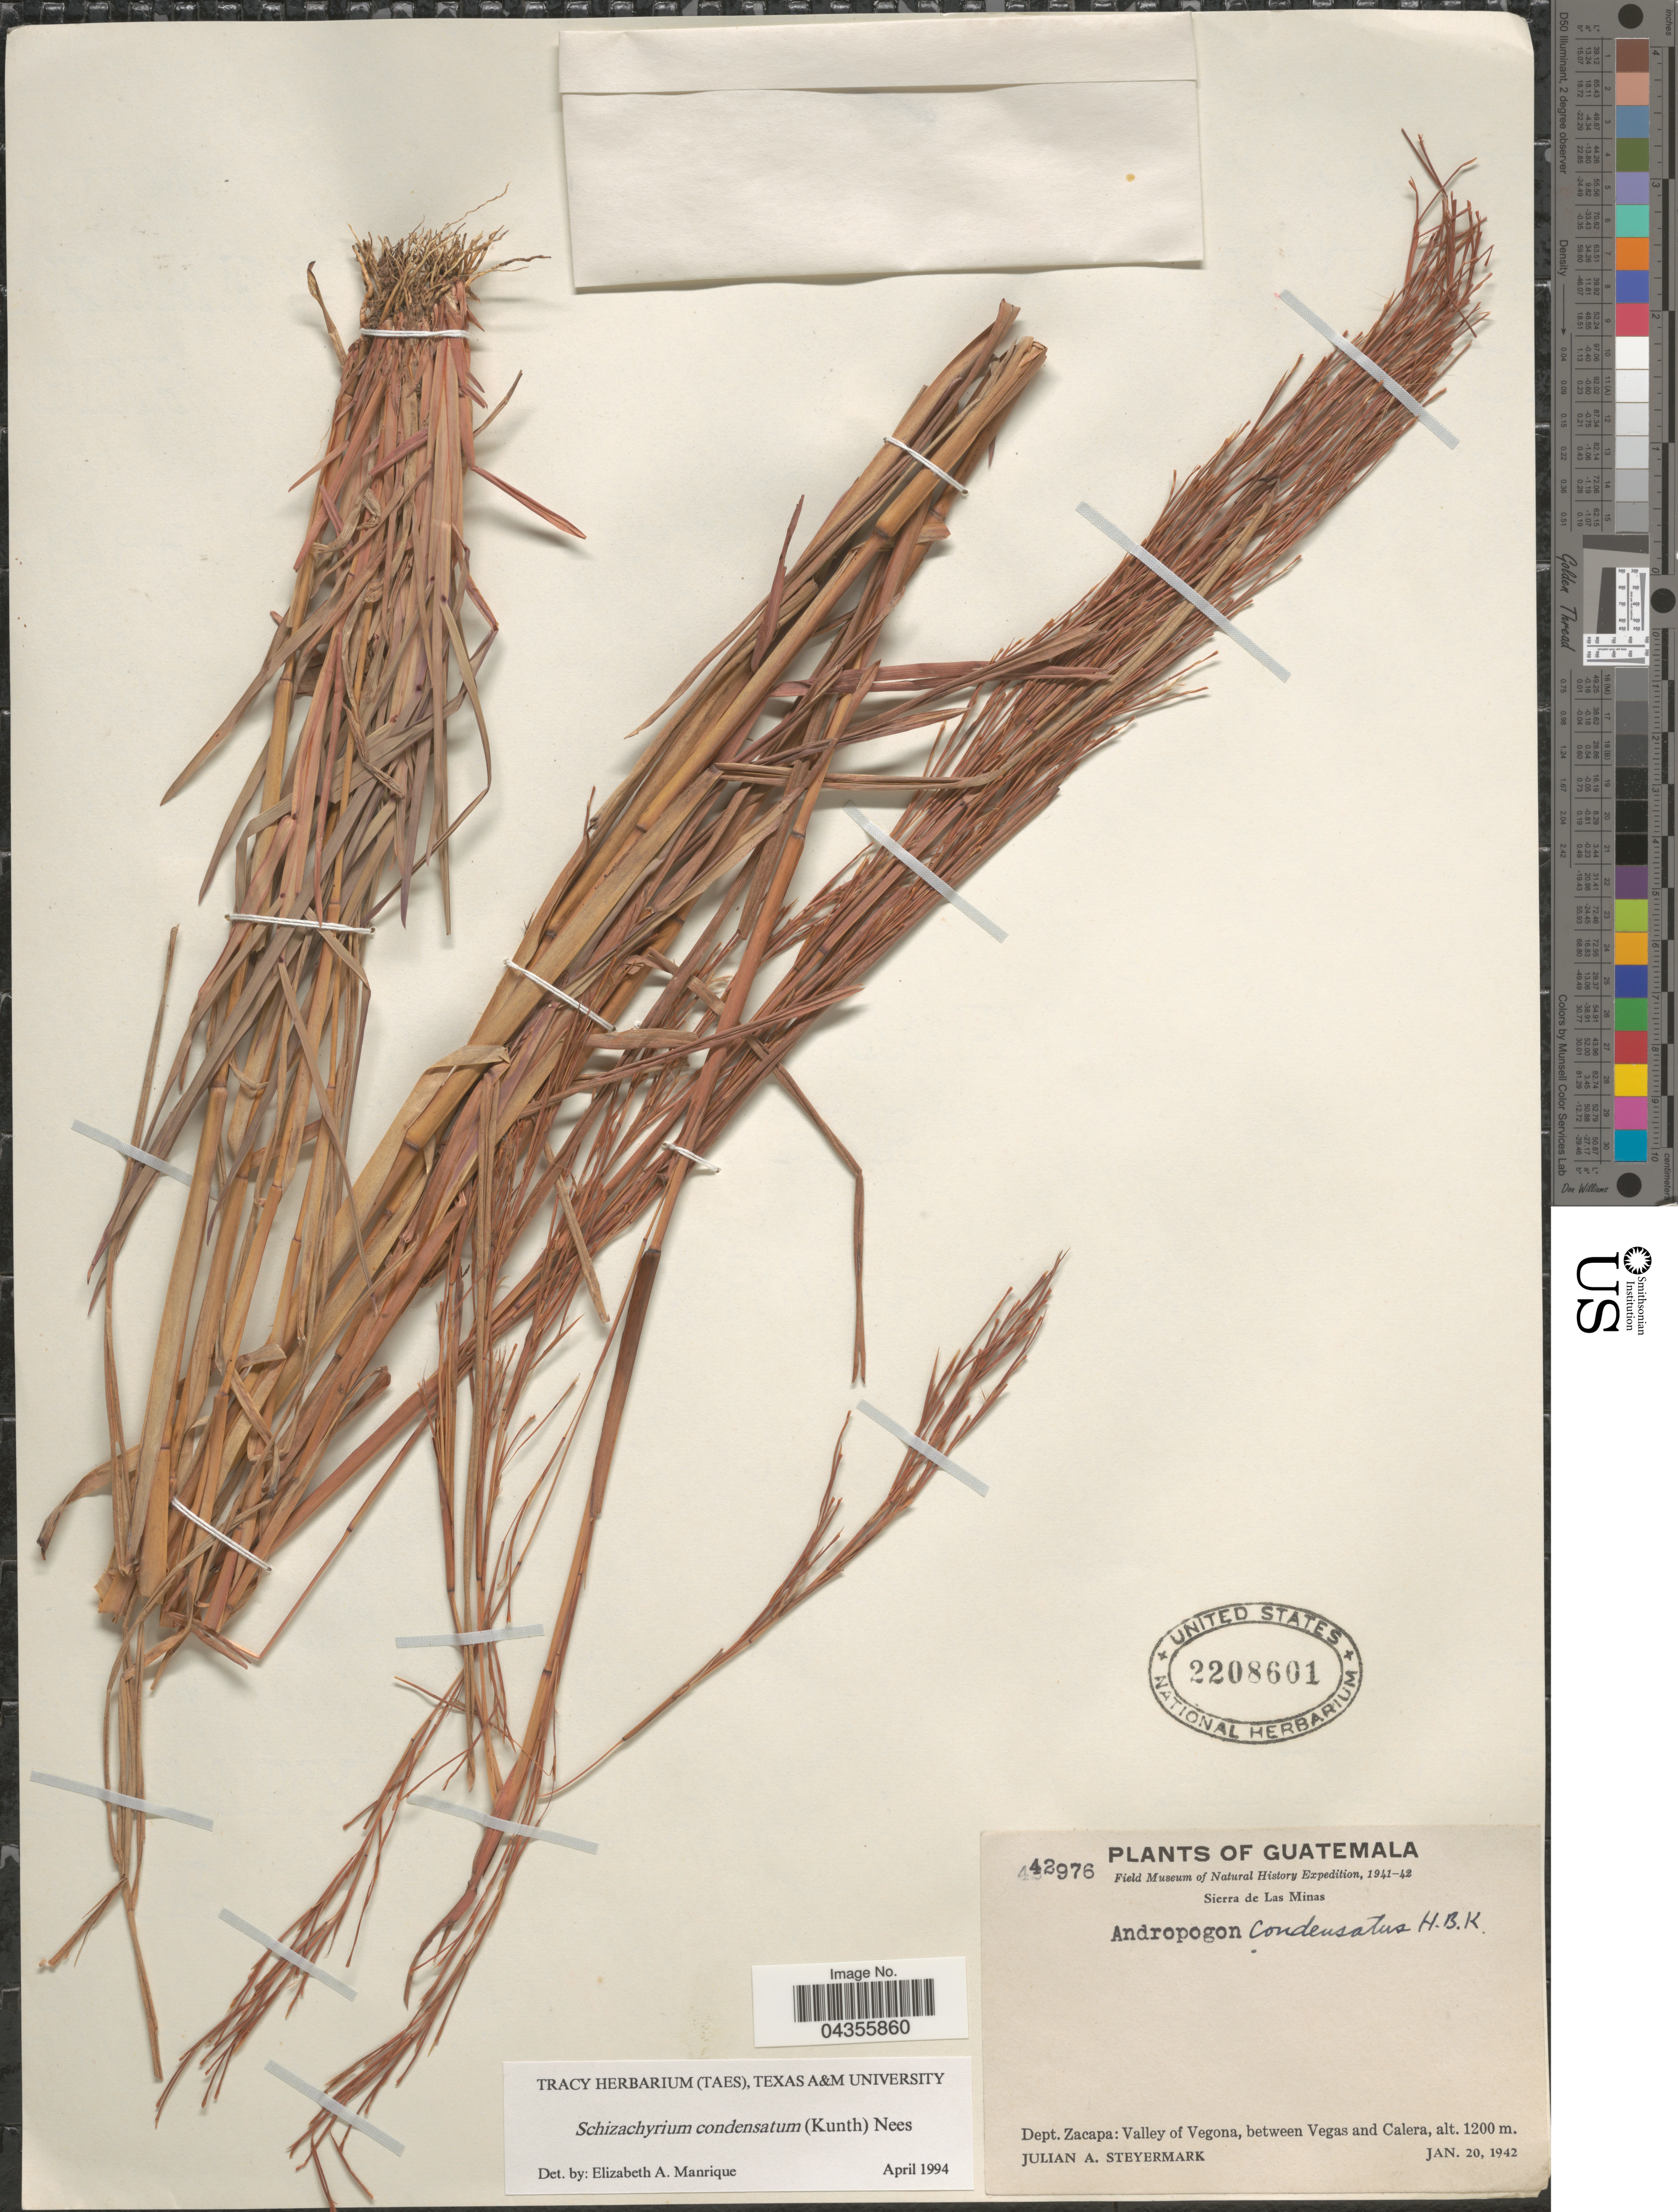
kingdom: Plantae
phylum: Tracheophyta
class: Liliopsida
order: Poales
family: Poaceae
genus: Schizachyrium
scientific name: Schizachyrium condensatum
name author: (Kunth) Nees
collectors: J. Steyermark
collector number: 42976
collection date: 1942-01-20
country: Guatemala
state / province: Zacapa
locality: Field Museum of Natural History Expedition, 1941-42. Sierra de Las Minas. Dept. Zacapa: Valley of Vegona, between Vegas and Calera.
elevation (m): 1200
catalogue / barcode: US 2208601